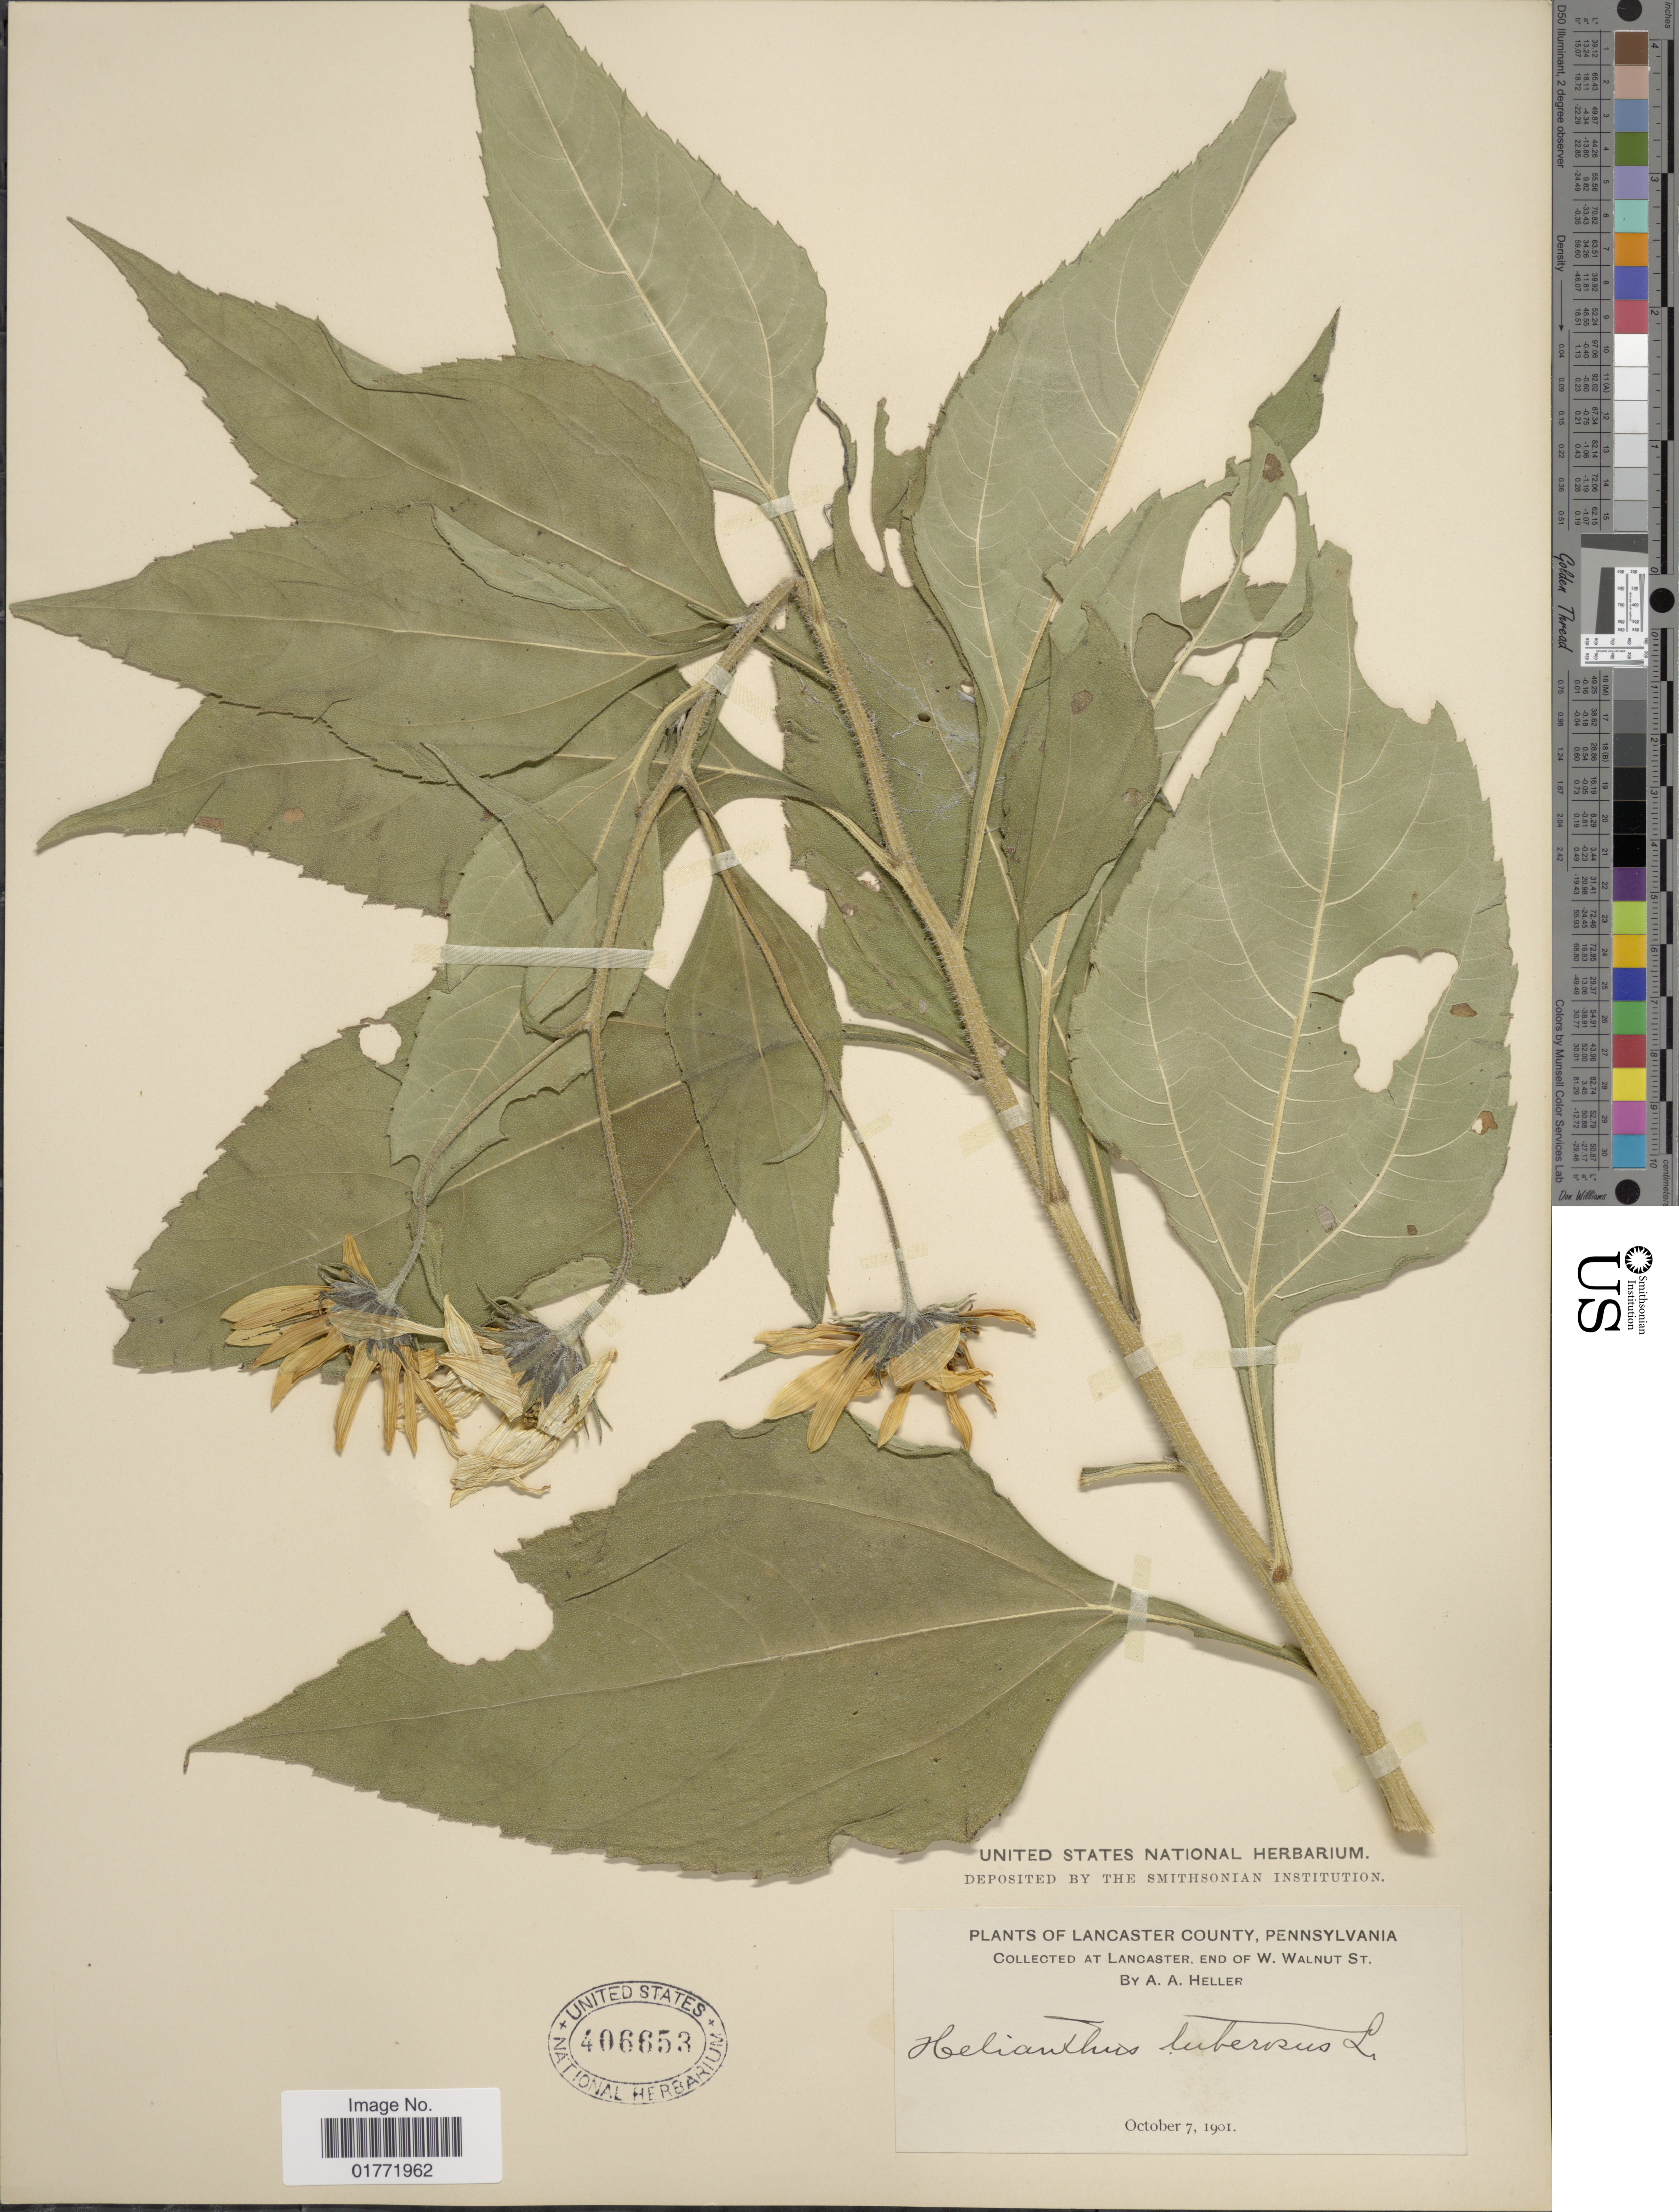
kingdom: Plantae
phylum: Tracheophyta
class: Magnoliopsida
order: Asterales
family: Asteraceae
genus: Helianthus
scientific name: Helianthus tuberosus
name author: L.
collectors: A. A. Heller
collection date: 1901-10-07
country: United States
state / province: Pennsylvania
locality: Lancaster County, Pennsylvania. Lancaster, end of W. Walnut St.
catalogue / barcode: US 406653